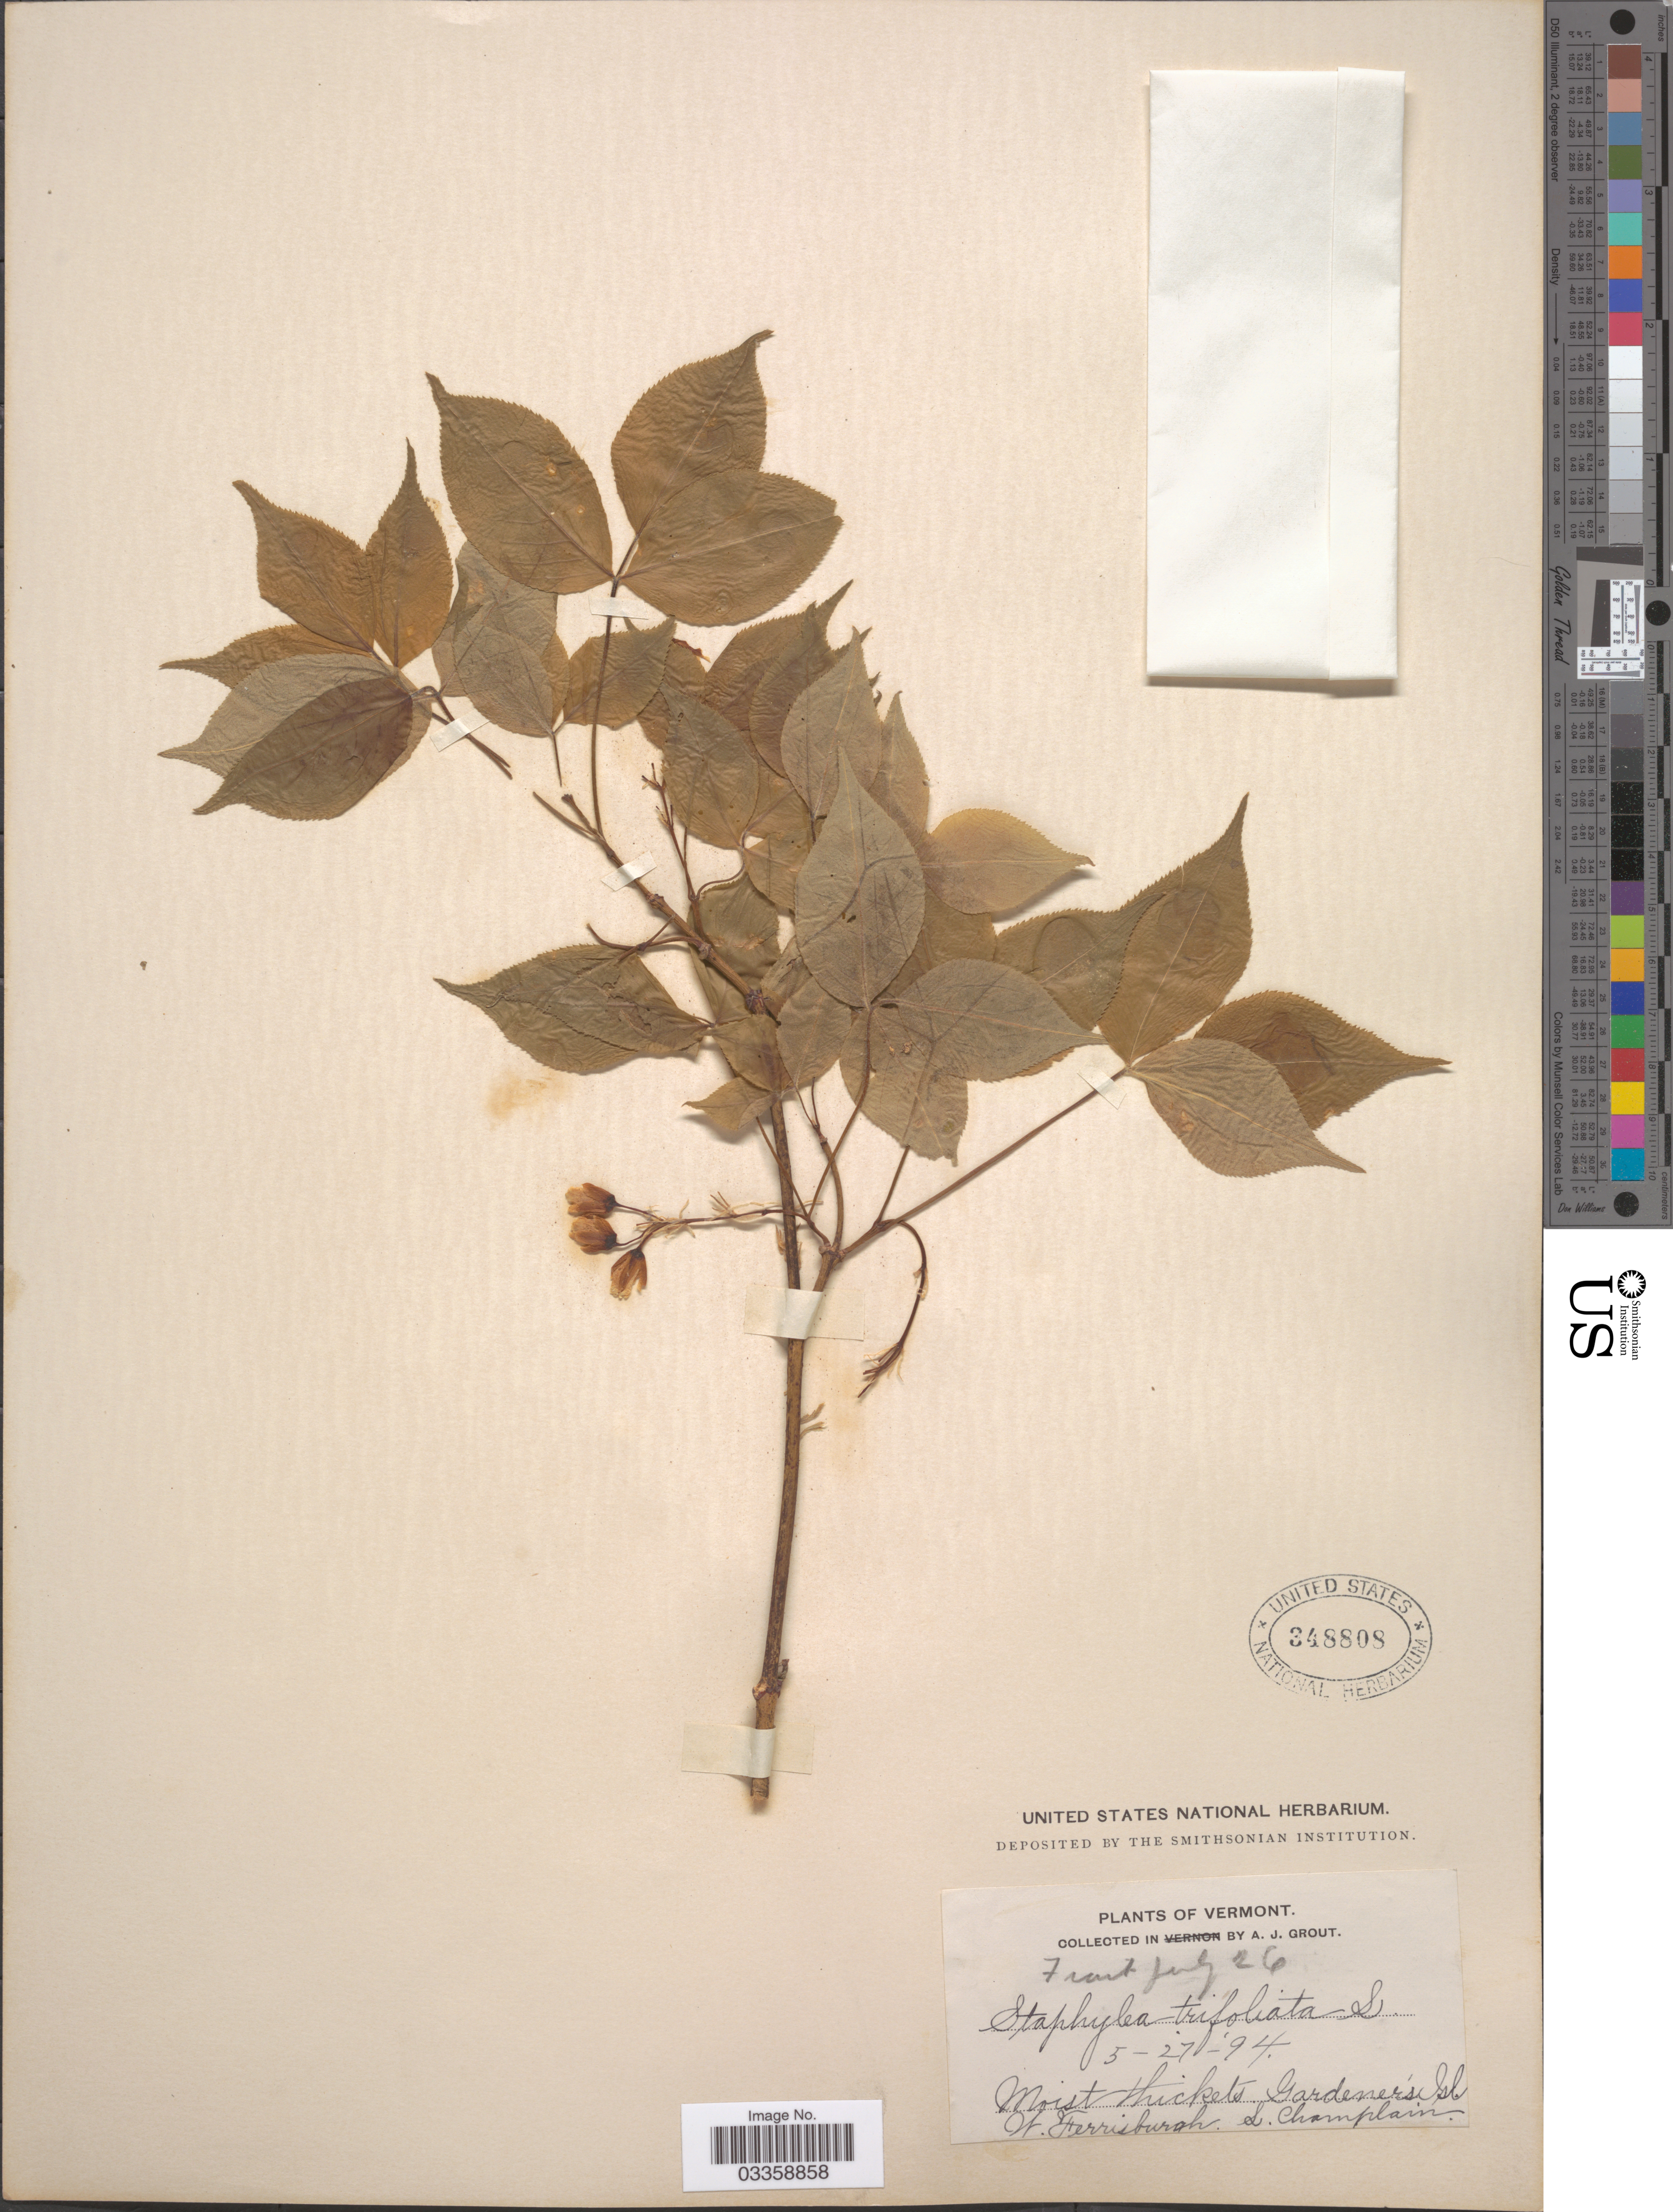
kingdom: Plantae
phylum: Tracheophyta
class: Magnoliopsida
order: Crossosomatales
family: Staphyleaceae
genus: Staphylea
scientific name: Staphylea trifolia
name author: L.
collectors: A. J. Grout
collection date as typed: Transcribed d/m/y: 27/5/94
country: United States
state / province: Vermont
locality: Gardener's Isl. W. Ferrisburgh. L. Champlain.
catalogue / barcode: US 348808